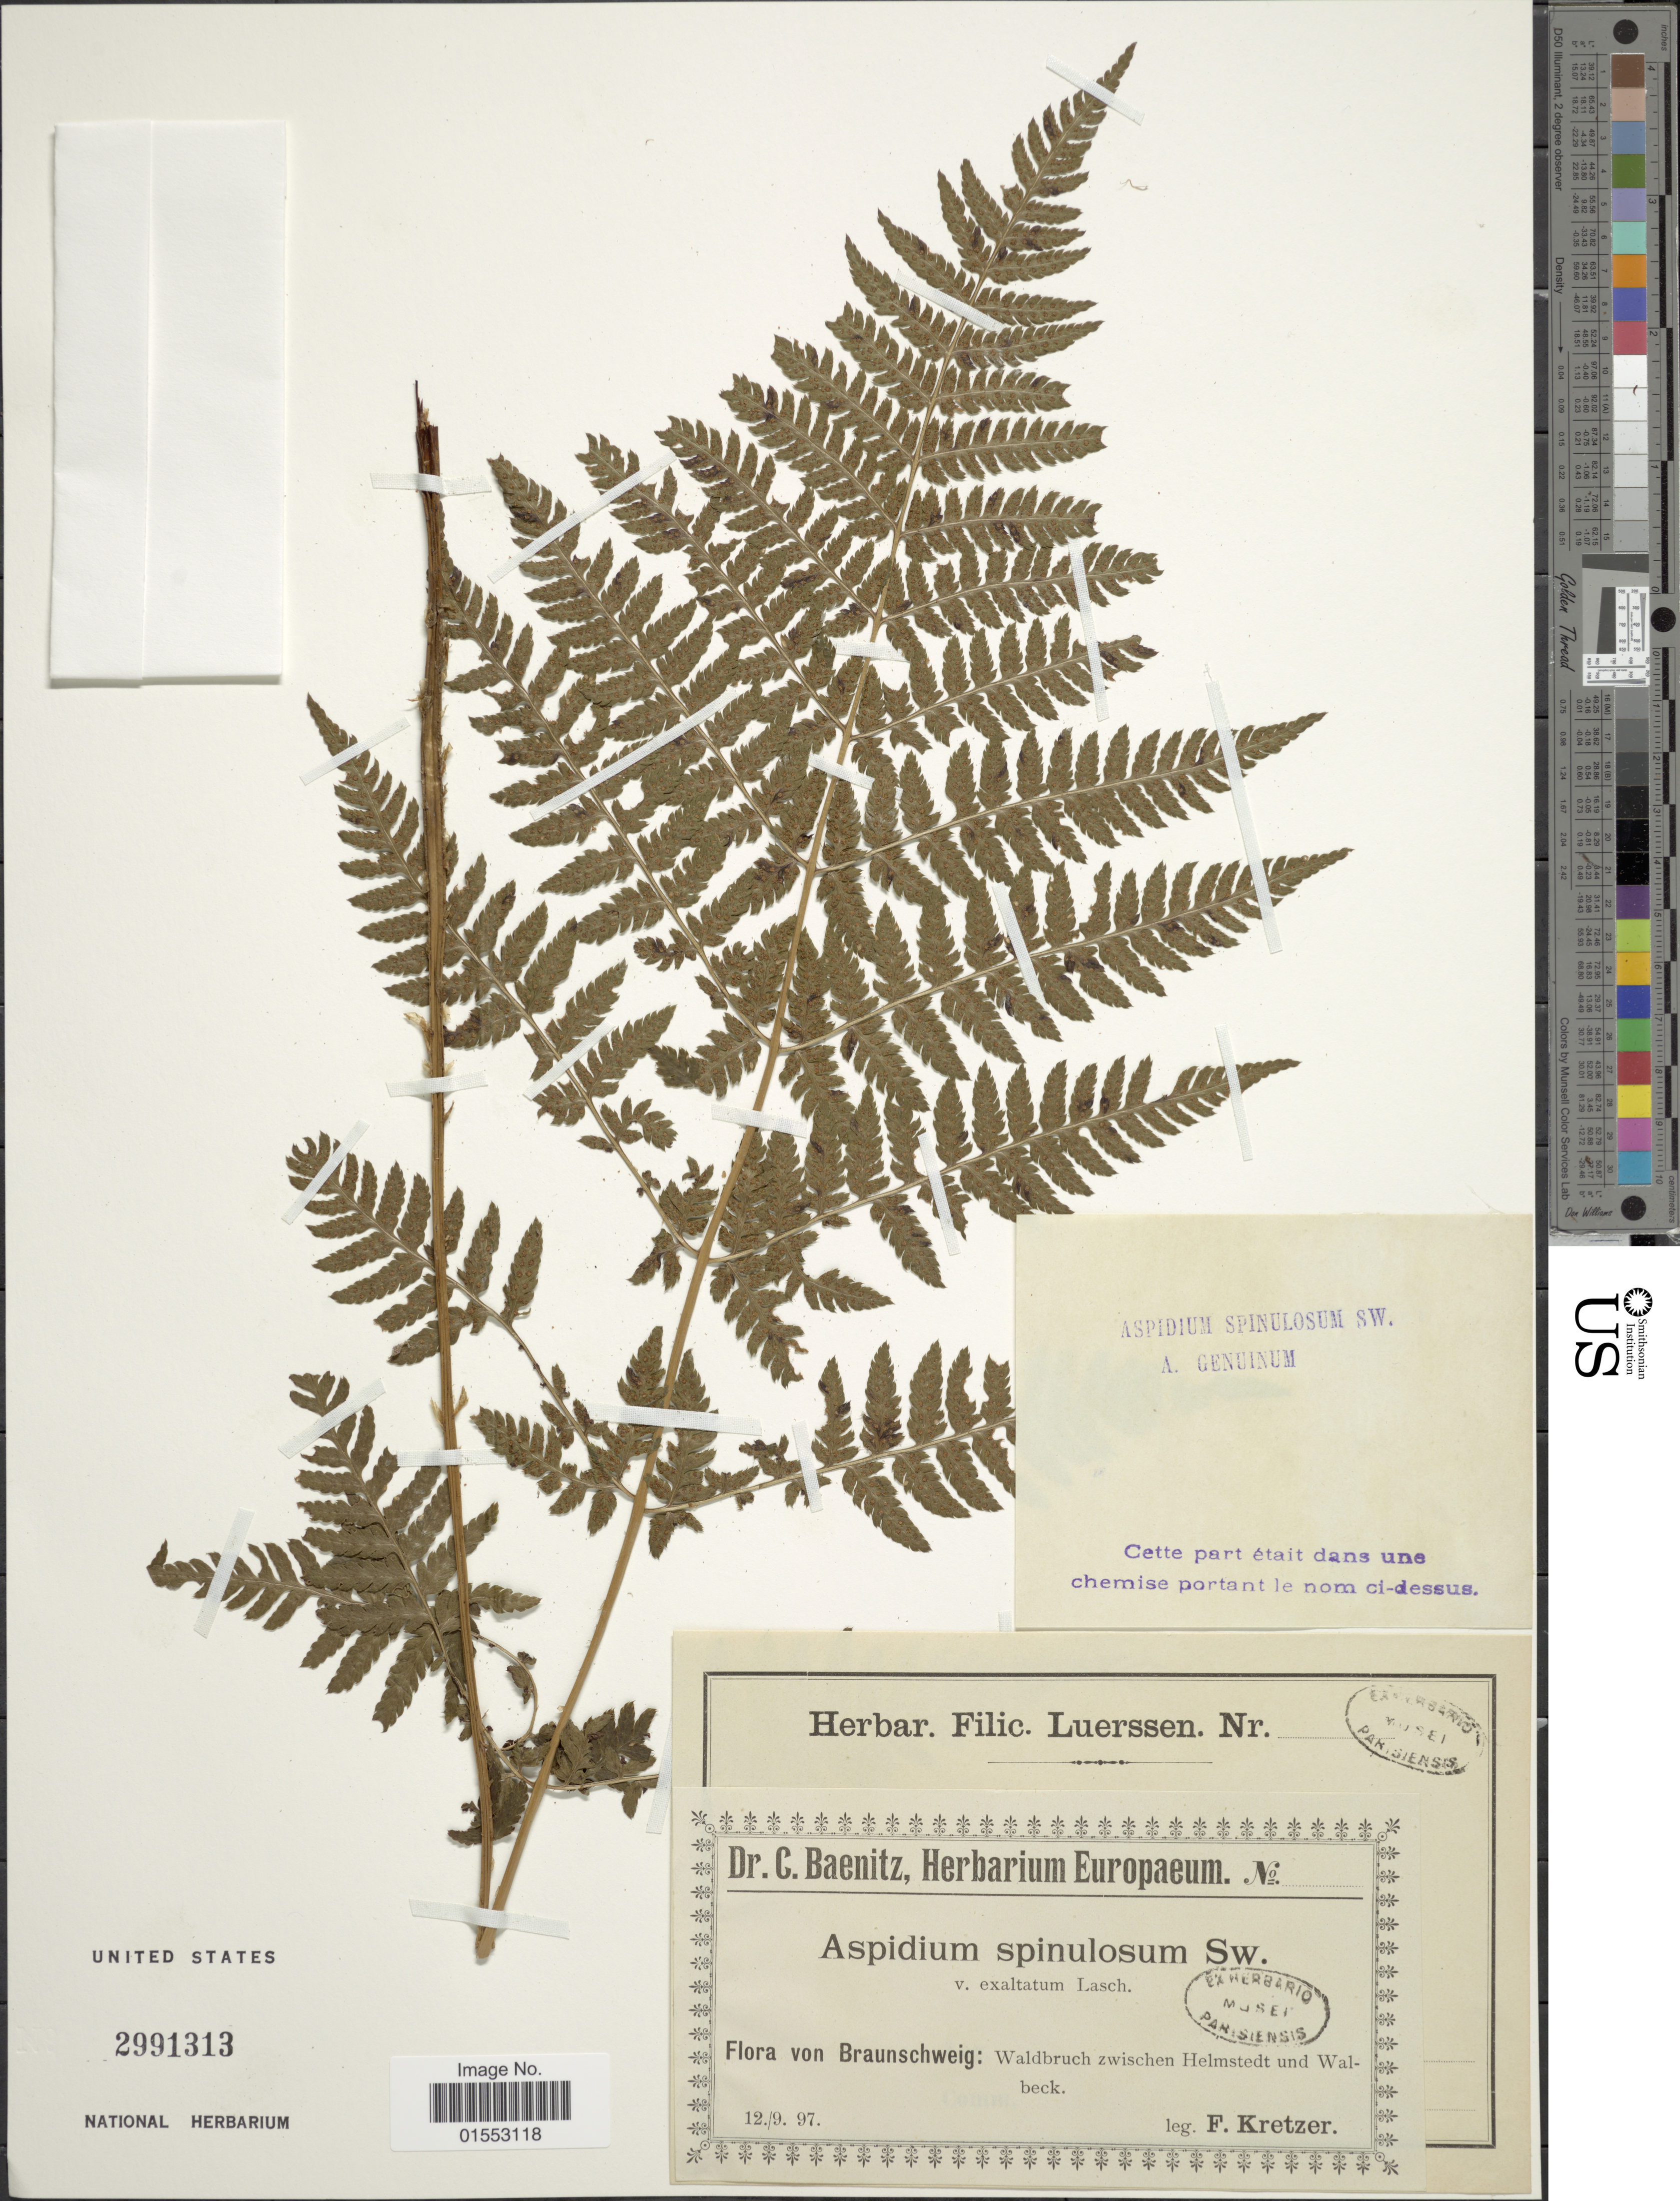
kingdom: Plantae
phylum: Tracheophyta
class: Polypodiopsida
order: Polypodiales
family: Dryopteridaceae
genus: Dryopteris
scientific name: Dryopteris carthusiana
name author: (Villars) H.P. Fuchs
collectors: F. Kretzer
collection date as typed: Transcribed d/m/y: 12/9/97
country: Germany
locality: Von Braunschweig: Waldbruch zwischen Helmstedt und Walbeck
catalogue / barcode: US 2991313